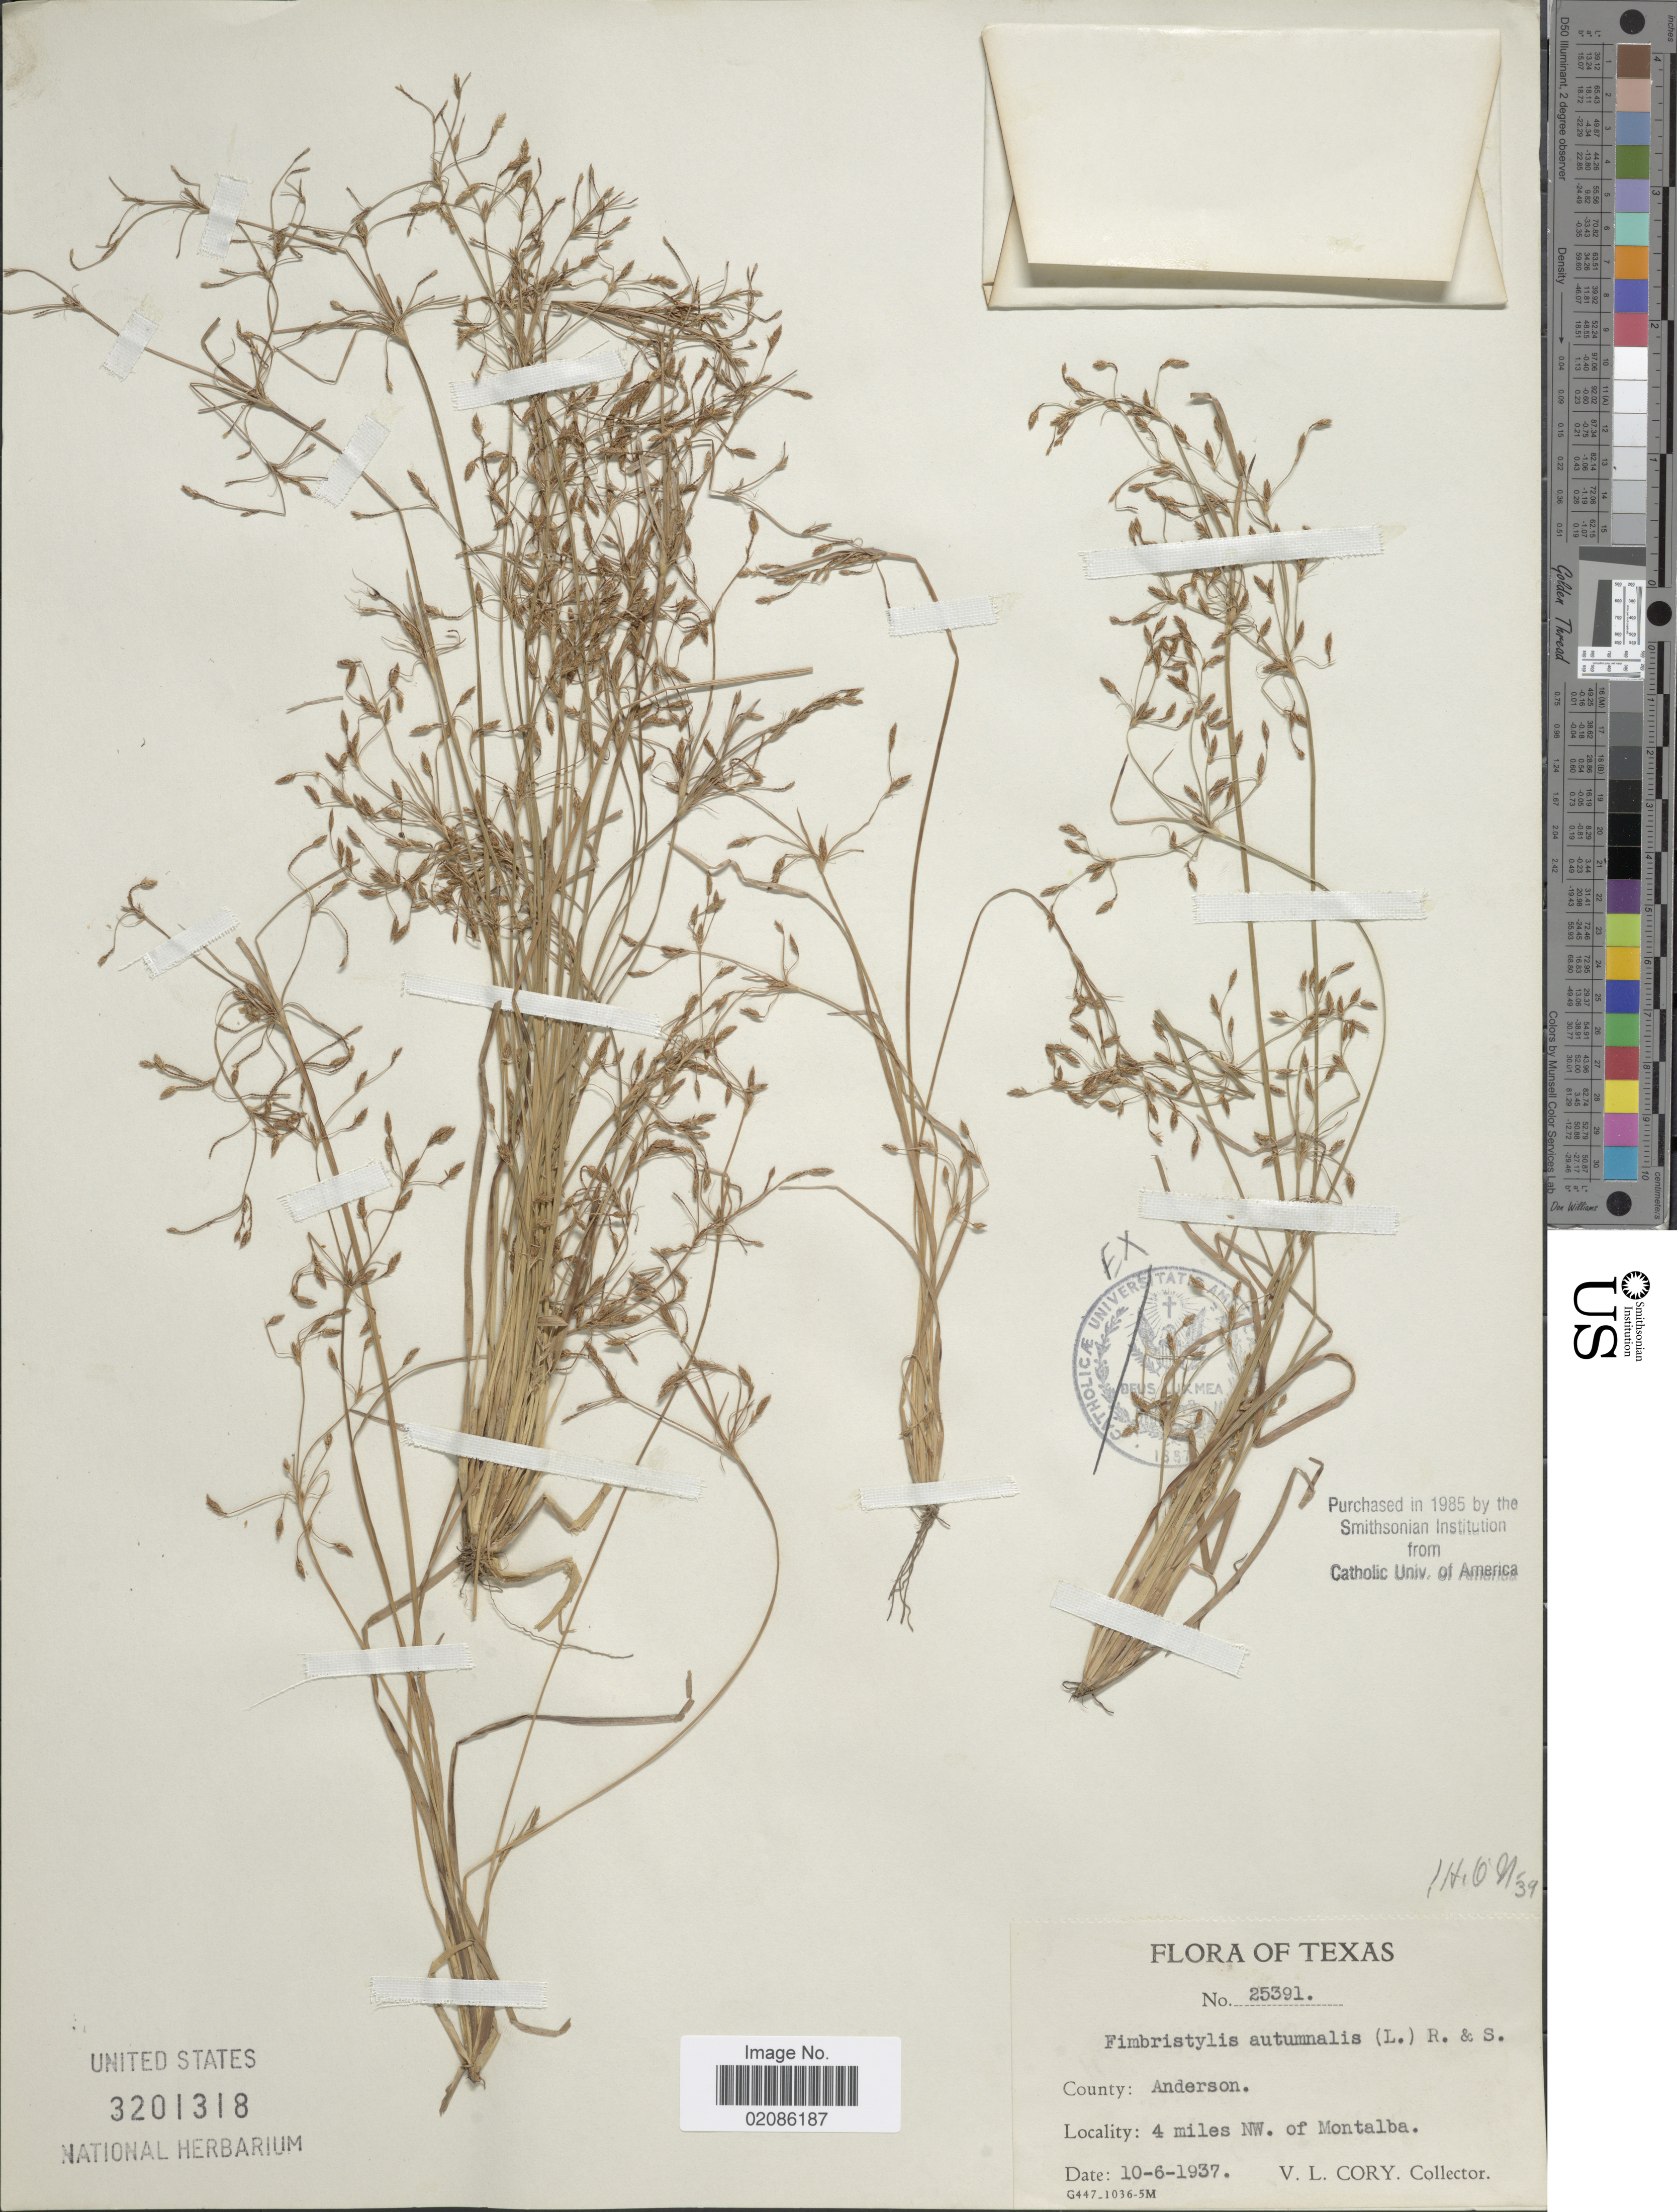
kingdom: Plantae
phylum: Tracheophyta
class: Liliopsida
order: Poales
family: Cyperaceae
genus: Fimbristylis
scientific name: Fimbristylis autumnalis (L.) Roem. & Schult.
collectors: V. Cory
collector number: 25391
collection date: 1937-10-06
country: United States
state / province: Texas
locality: County: Anderson. 4 miles NW. of Montalba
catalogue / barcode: US 3201318